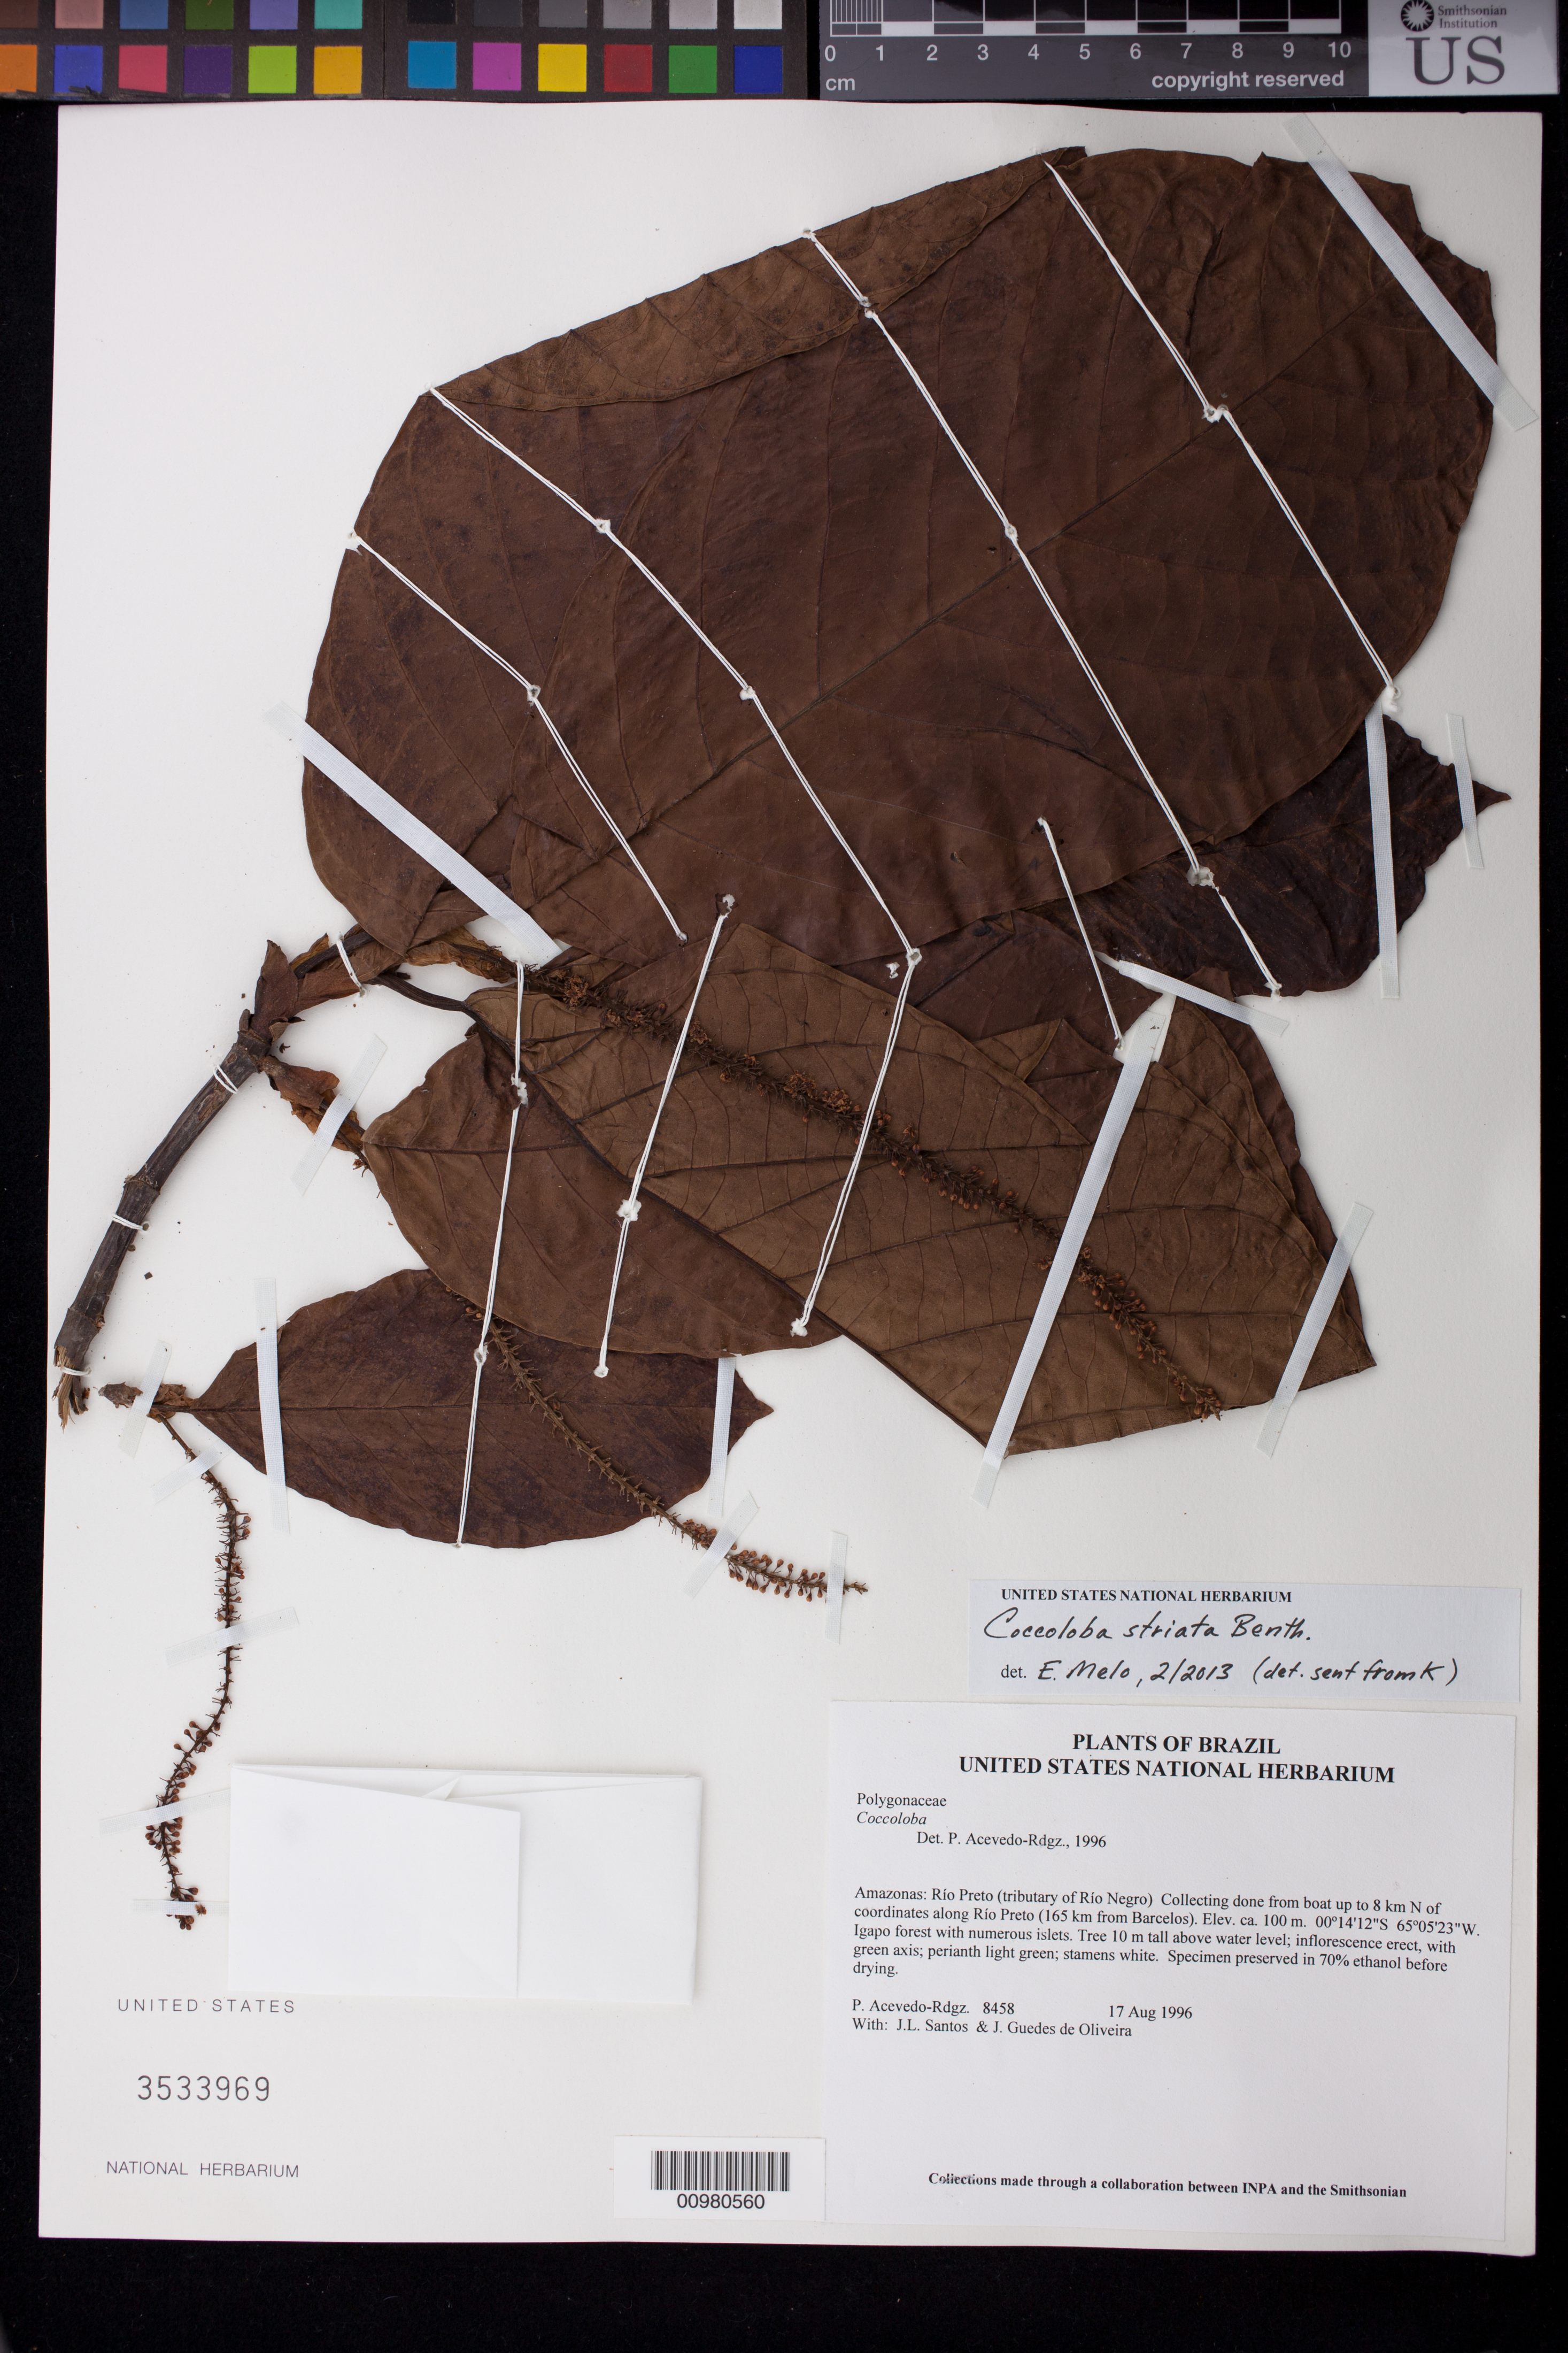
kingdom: Plantae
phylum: Tracheophyta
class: Magnoliopsida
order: Caryophyllales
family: Polygonaceae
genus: Coccoloba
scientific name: Coccoloba striata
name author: Benth.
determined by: Melo, Efigenica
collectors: P. Acevedo-Rodr., J. L. Santos & J. Guedes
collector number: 8458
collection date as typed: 17 Aug 1996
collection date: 1996-08-17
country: Brazil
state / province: Amazonas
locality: Amazonas: Río Preto (tributary of Río Negro) Collecting done from boat up to 8 km N of coordinates along Río Preto (165 km from Barcelos).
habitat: Igapo forest with numerous islets.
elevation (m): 100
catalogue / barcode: US 3533969